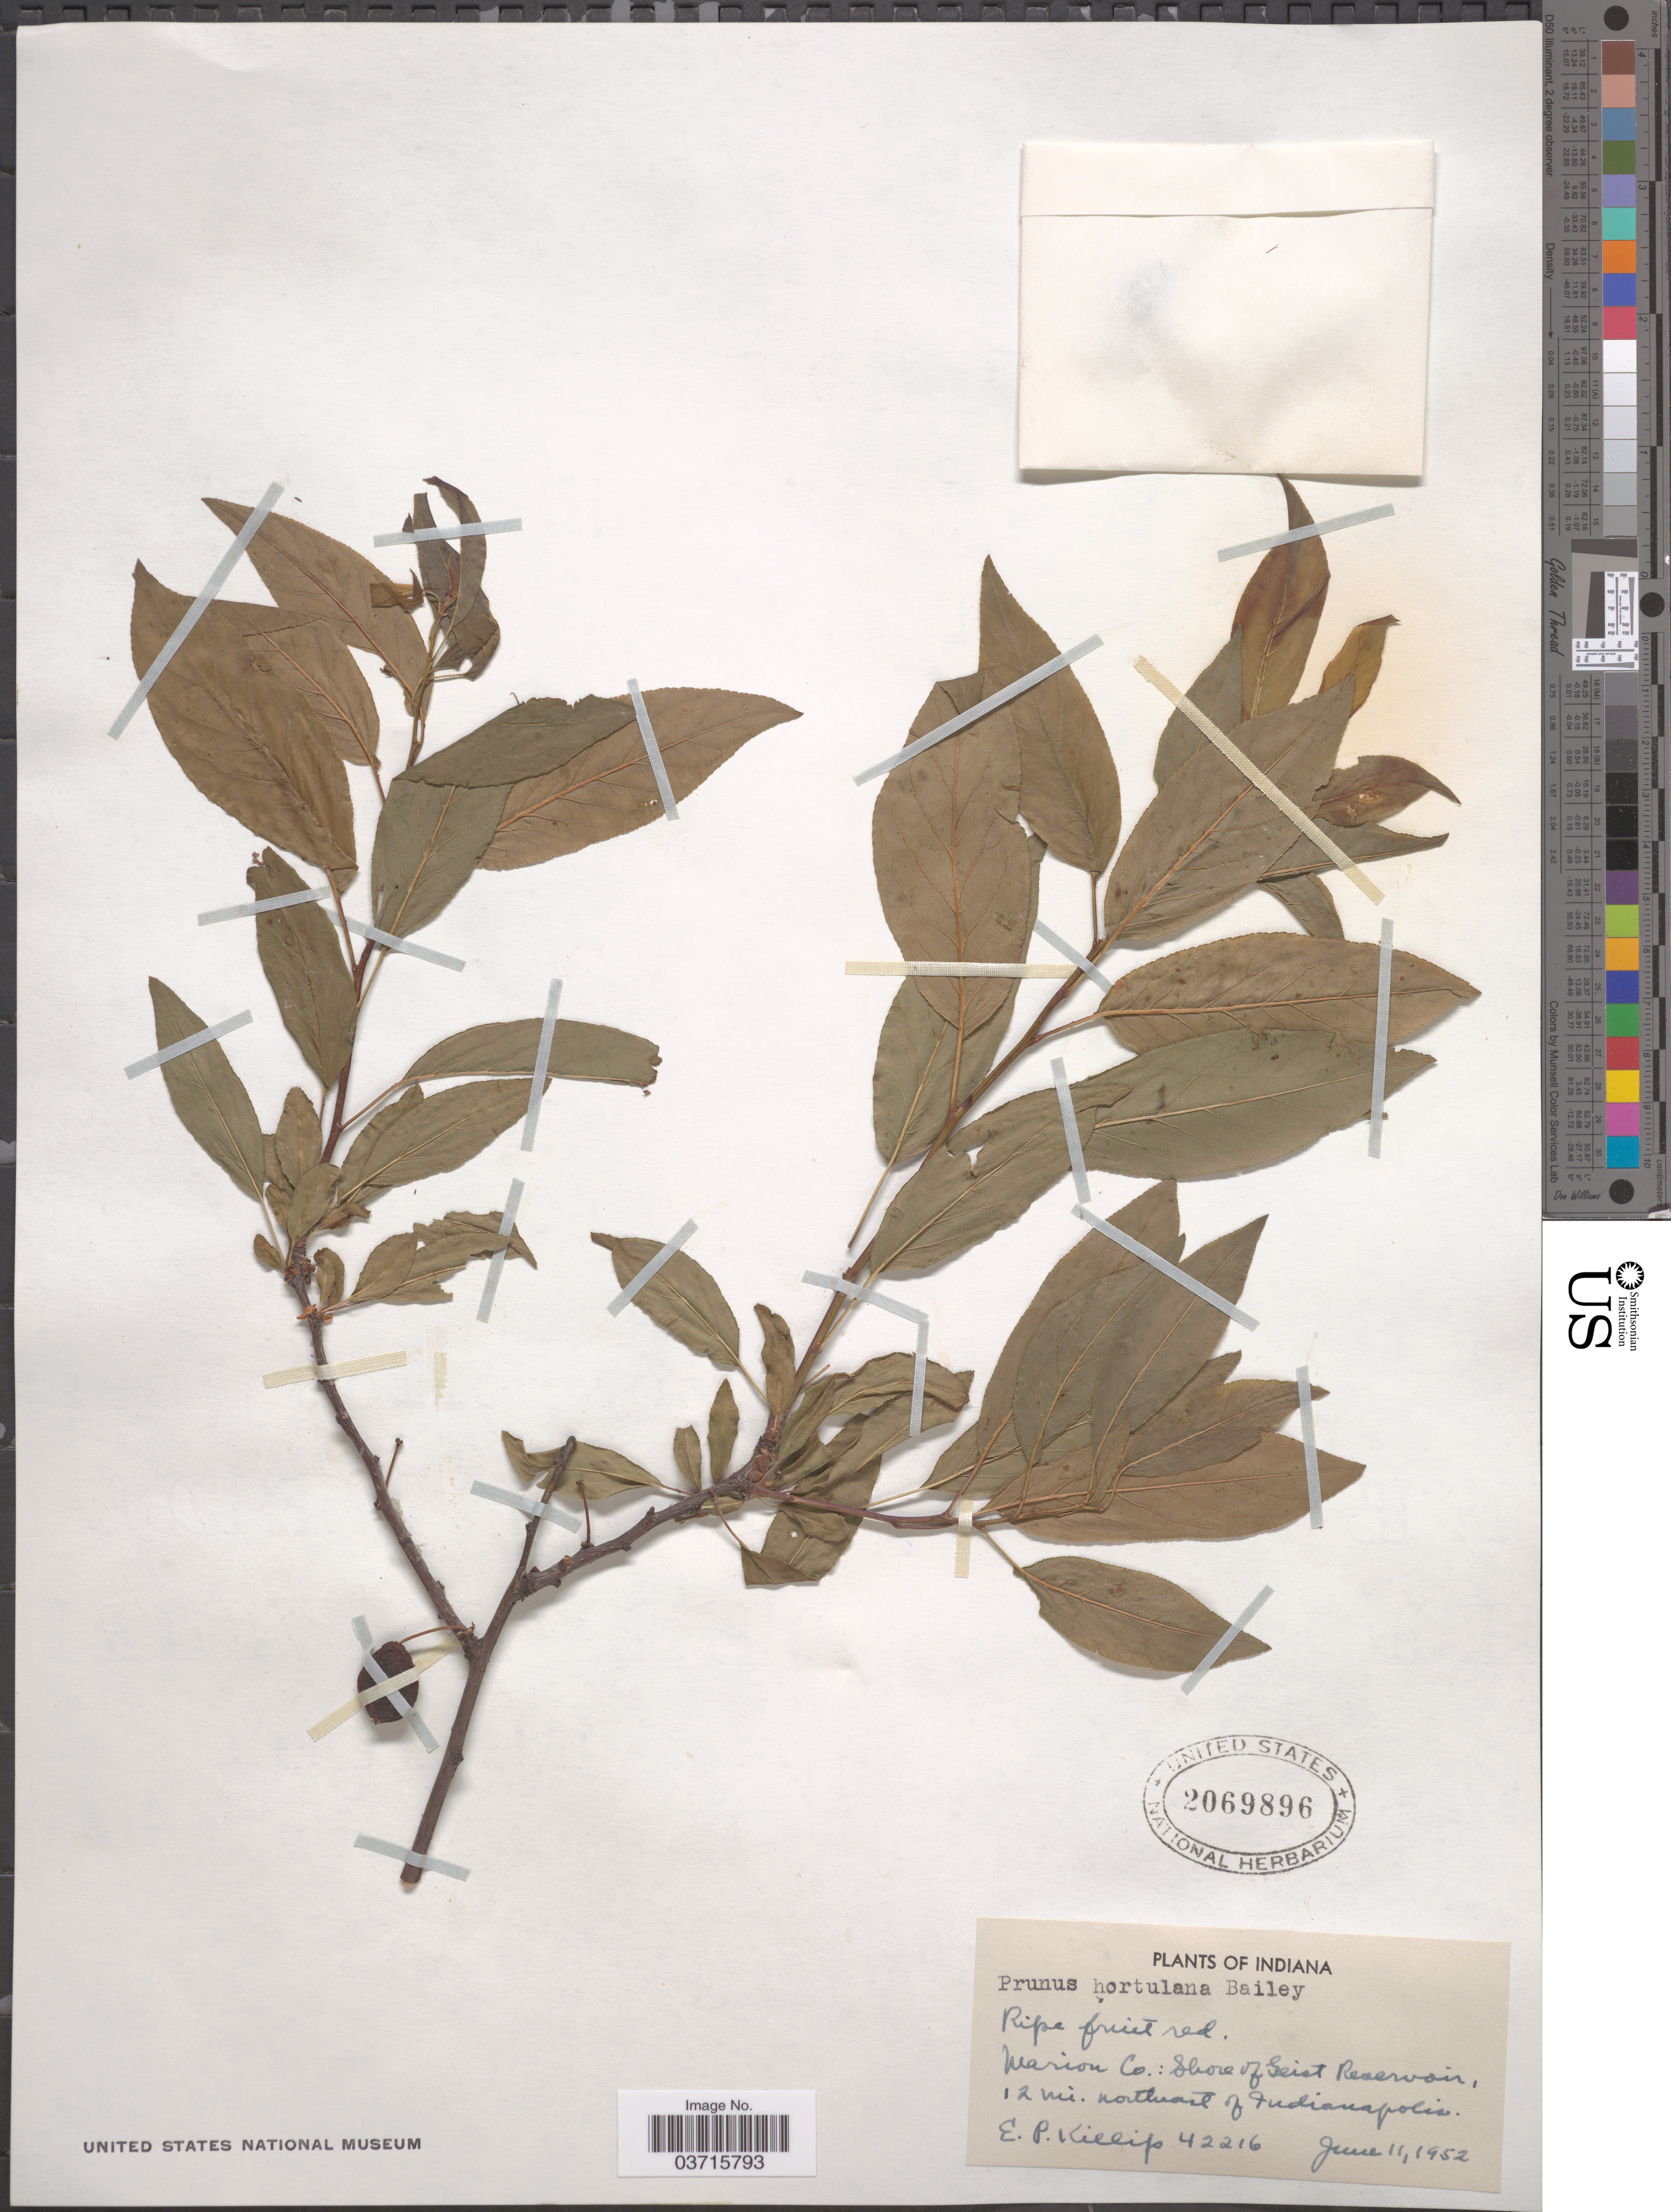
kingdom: Plantae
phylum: Tracheophyta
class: Magnoliopsida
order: Rosales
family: Rosaceae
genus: Prunus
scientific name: Prunus hortulana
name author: L.H. Bailey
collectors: E. P. Killip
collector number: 42216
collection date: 1952-06-11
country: United States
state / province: Indiana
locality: Marion Co.: Shore of Geist Reservoir, 12 mi. northeast of Indianapolis.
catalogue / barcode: US 2069896